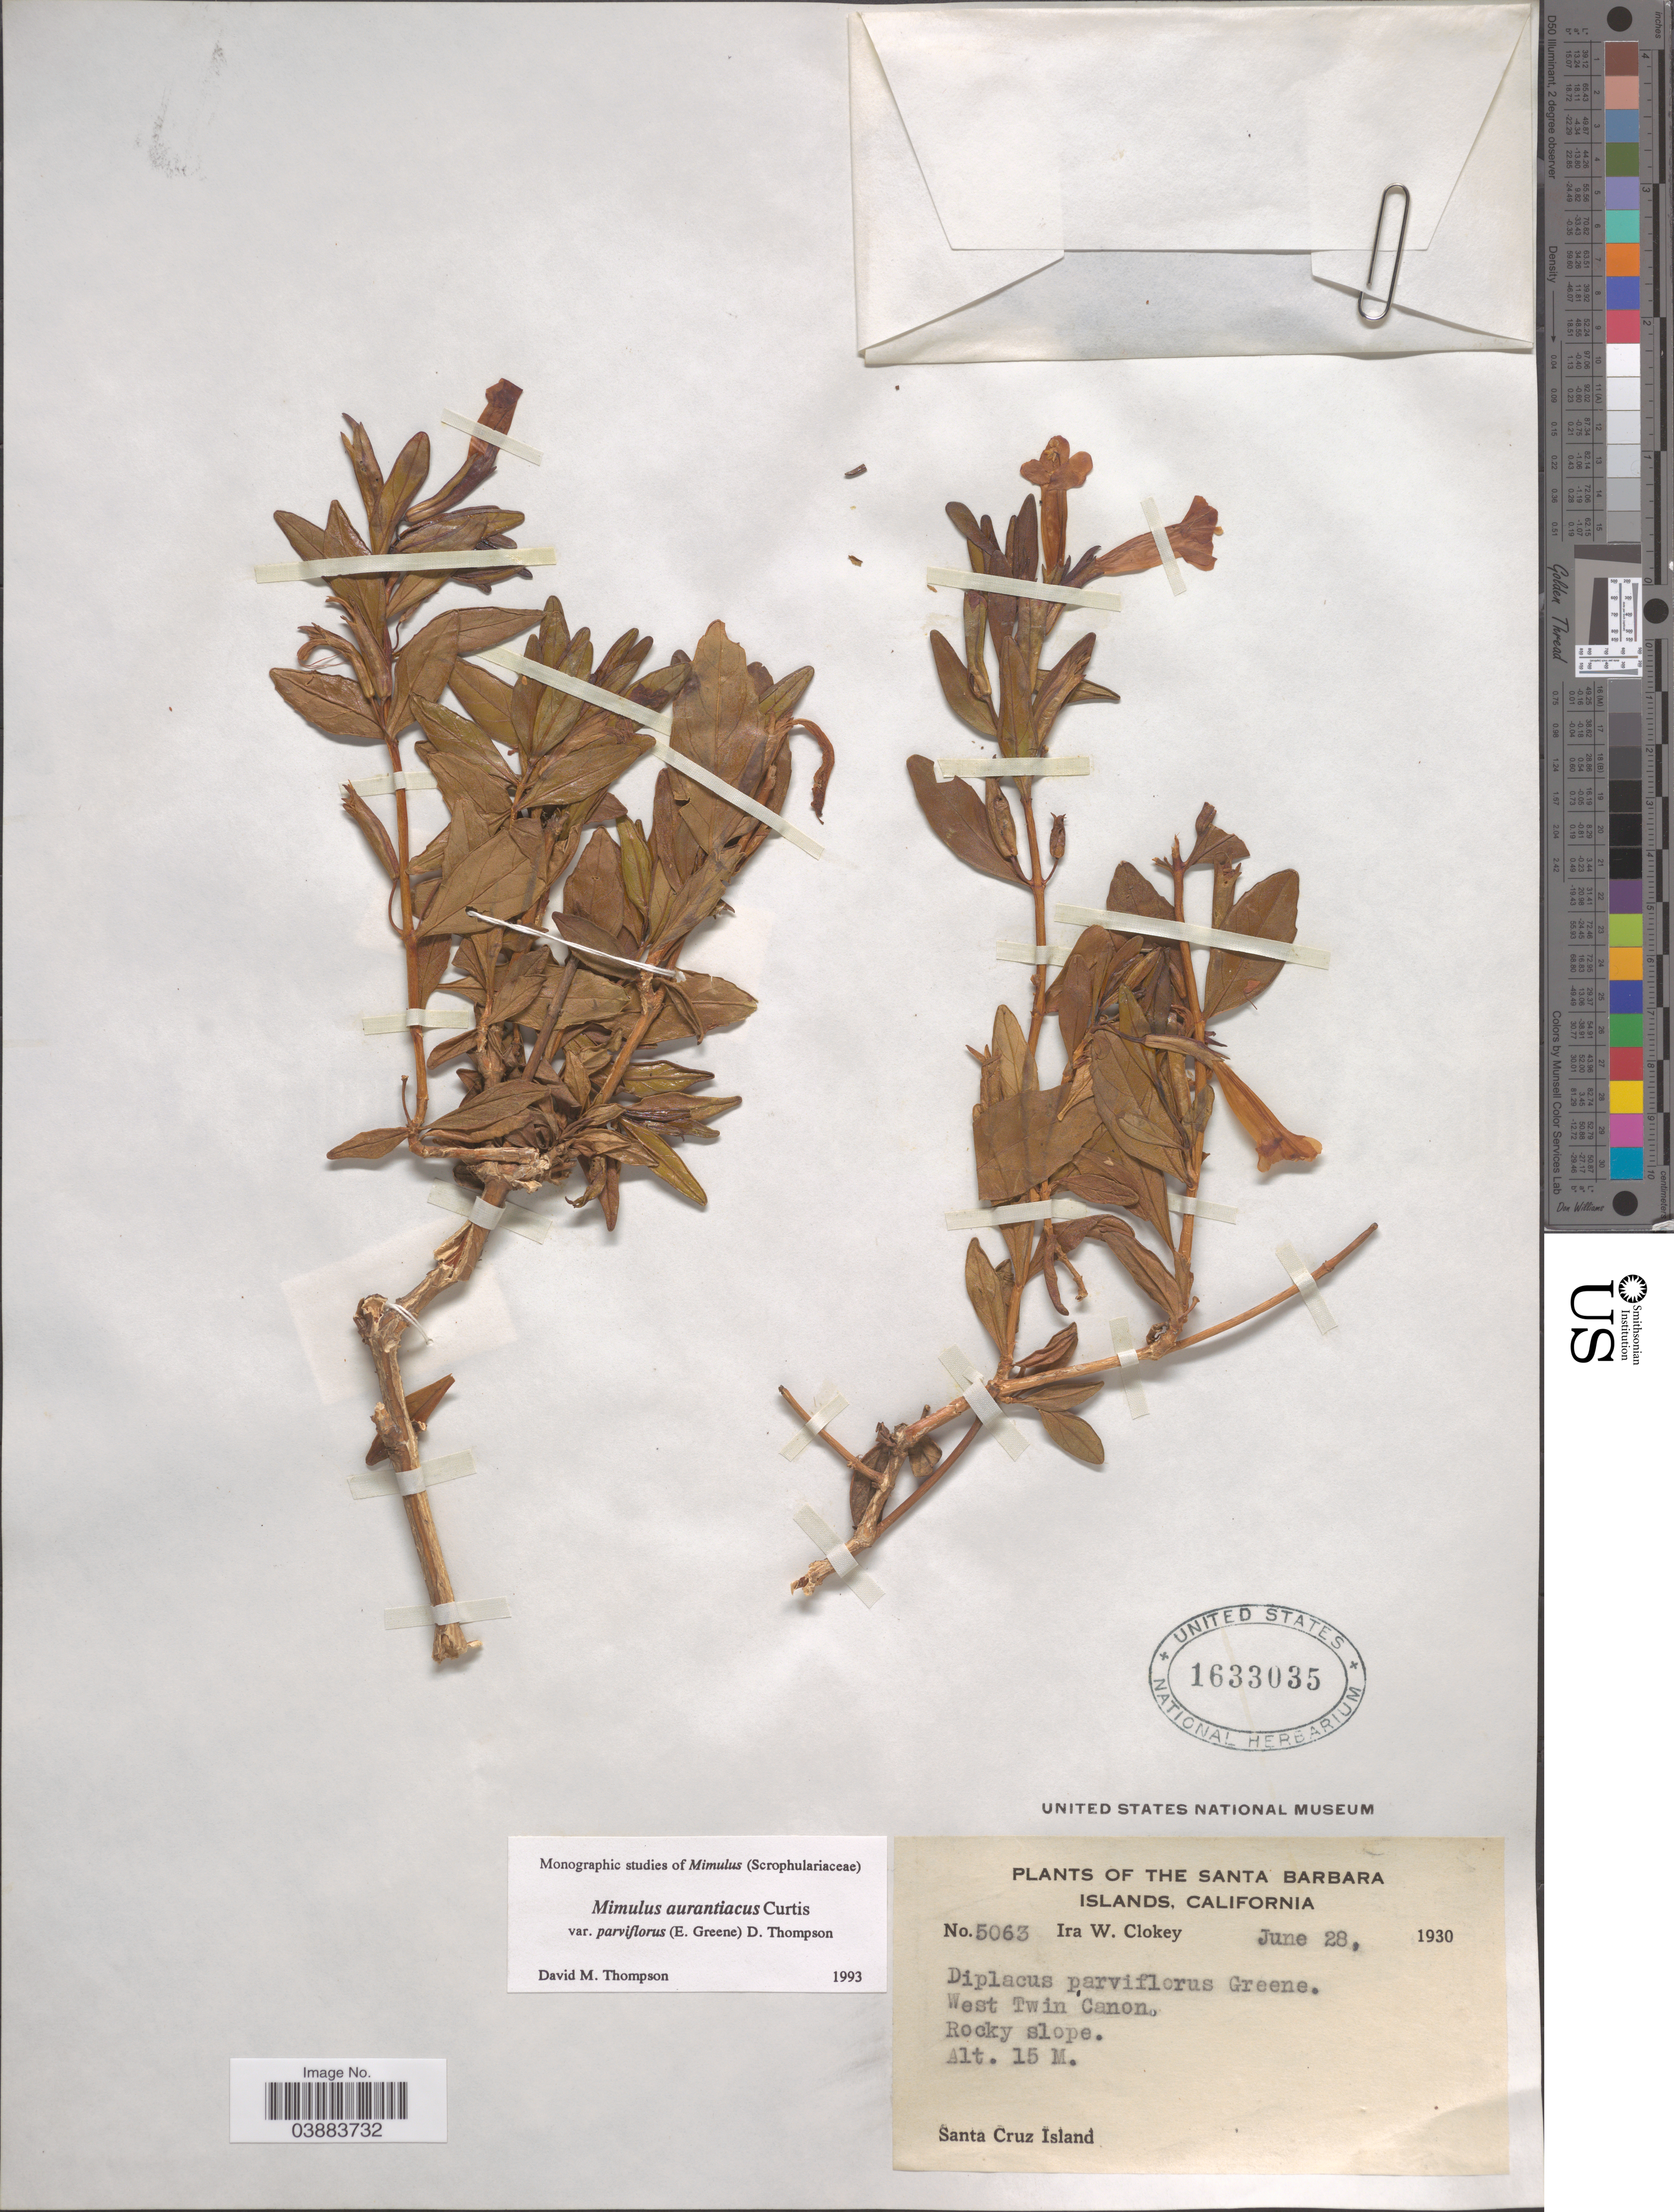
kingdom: Plantae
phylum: Tracheophyta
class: Magnoliopsida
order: Lamiales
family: Phrymaceae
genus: Diplacus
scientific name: Diplacus aurantiacus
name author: (Curtis) Jeps.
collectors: I. W. Clokey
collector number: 5063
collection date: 1930-06-28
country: United States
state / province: California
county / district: Santa Barbara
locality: Santa Barbara Islands. West Twin Canon. Santa Cruz Island.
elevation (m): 15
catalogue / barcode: US 1633035